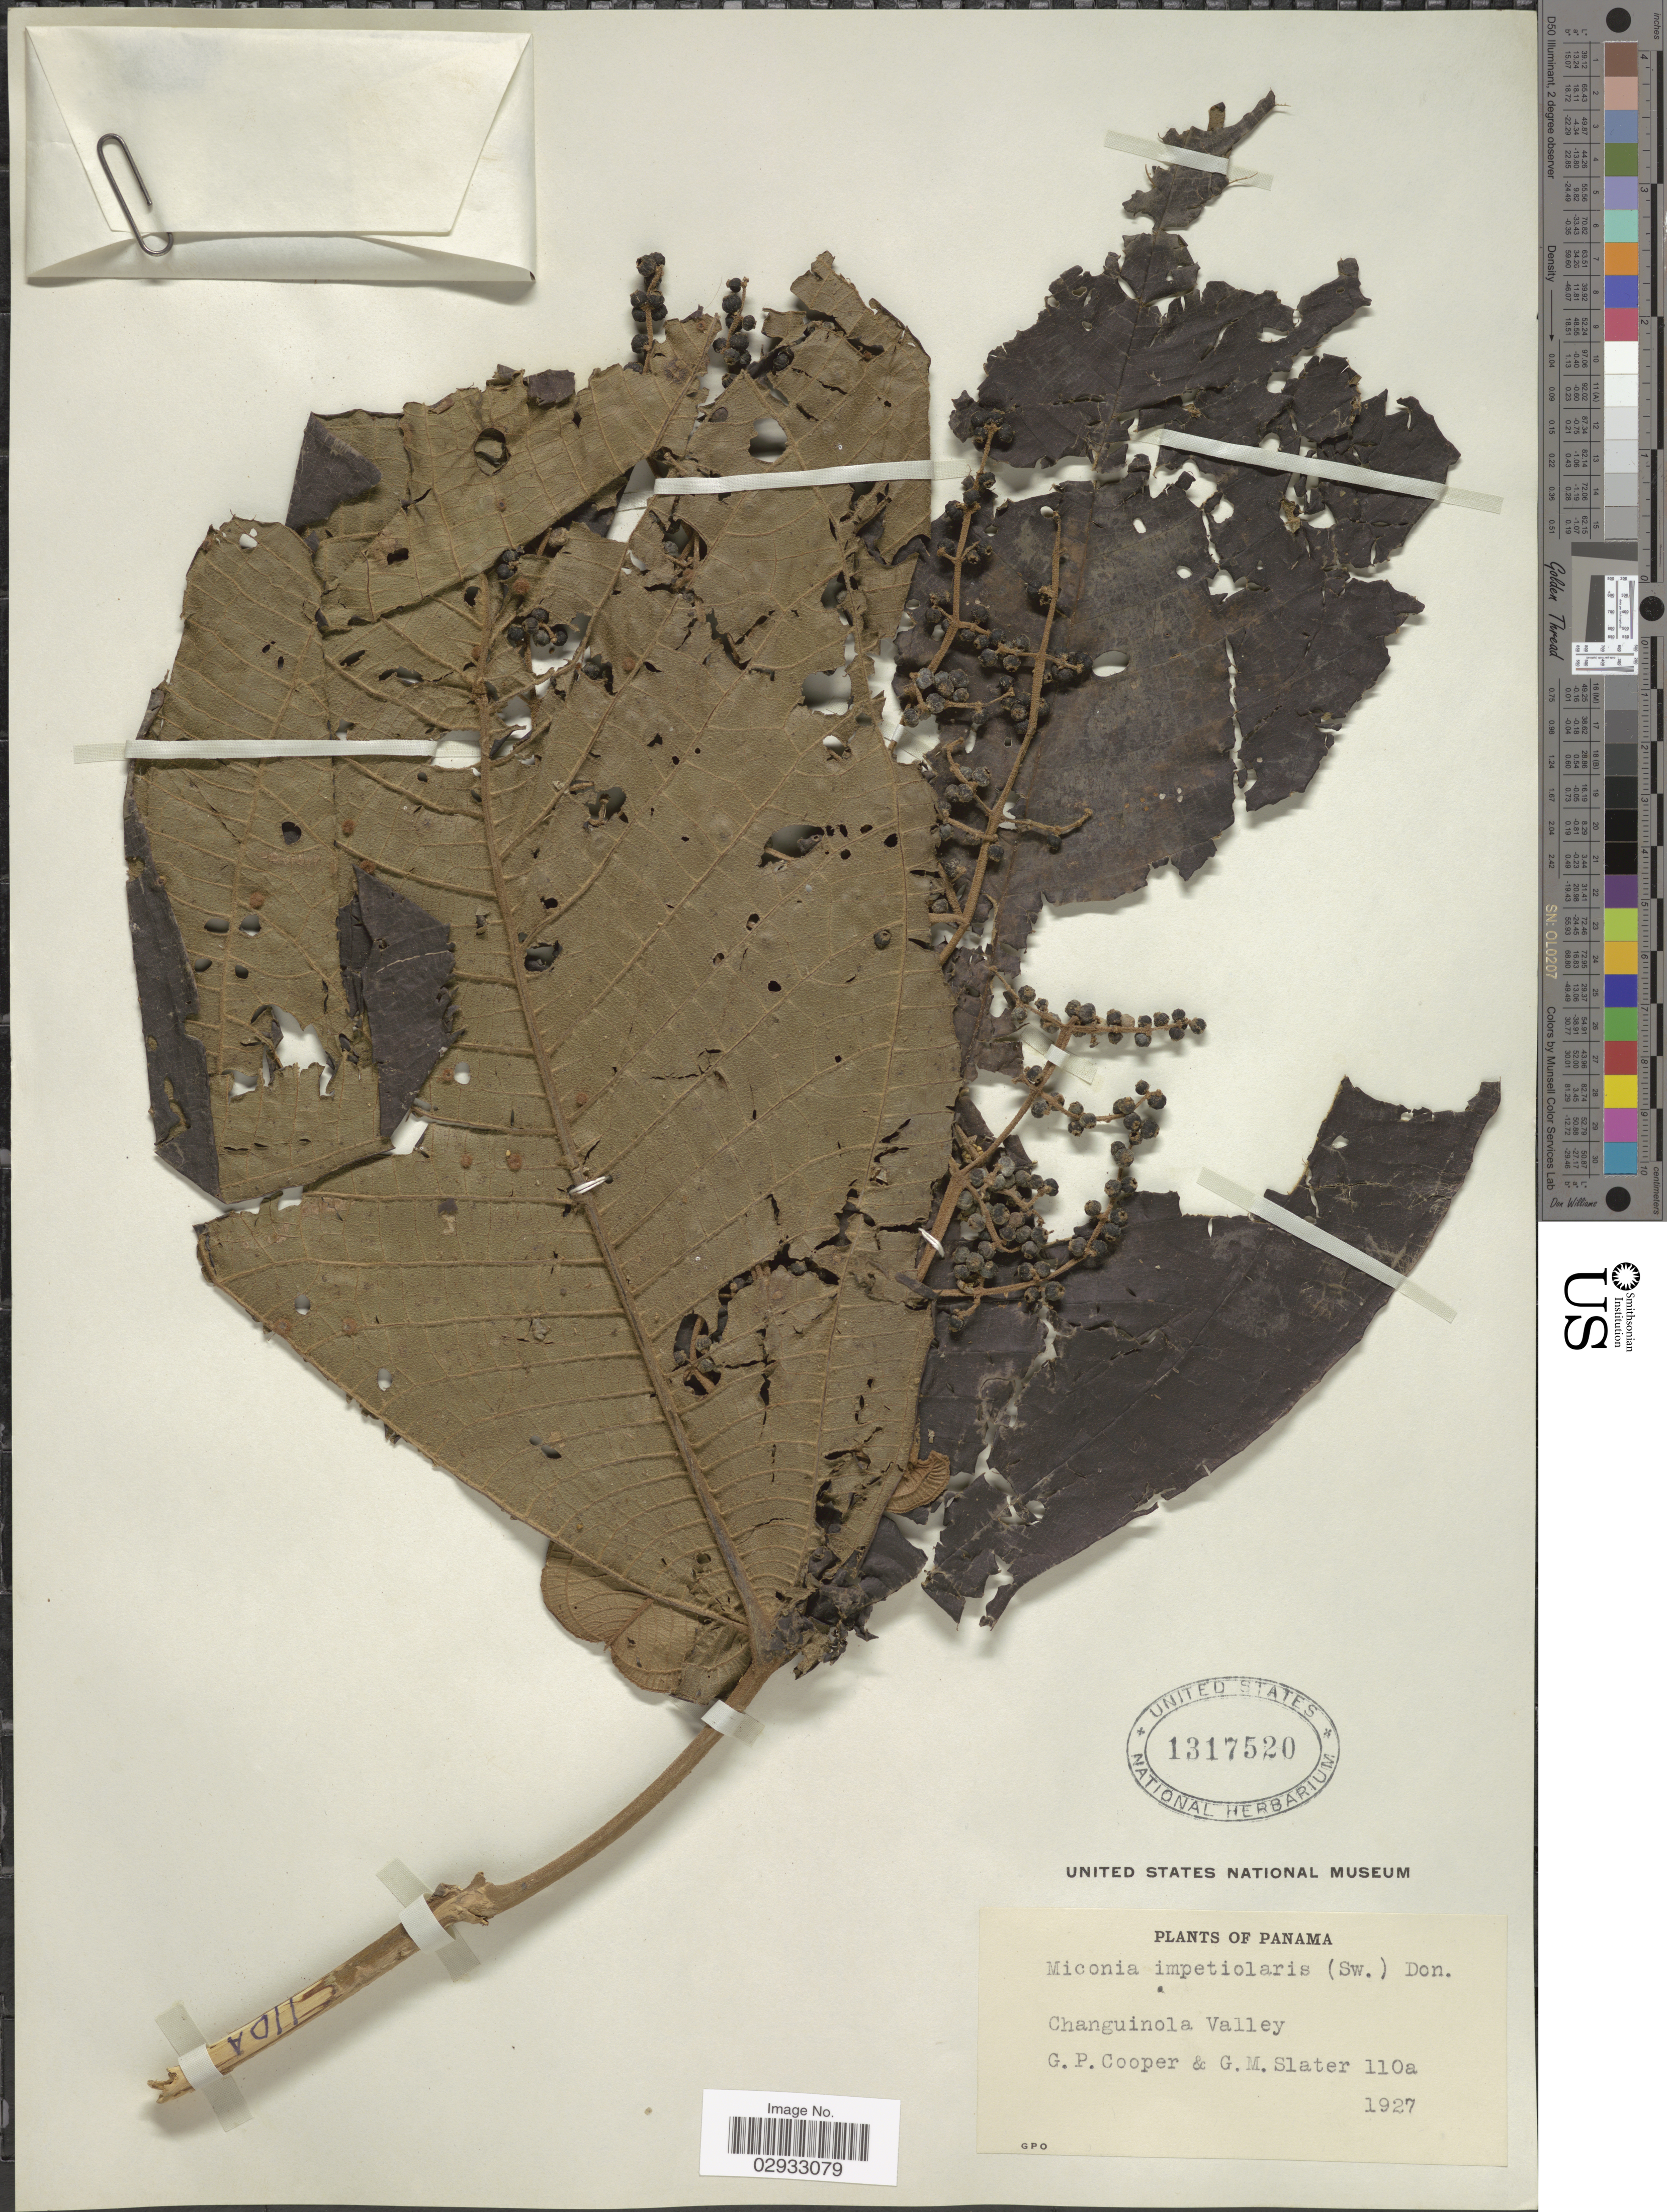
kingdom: Plantae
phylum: Tracheophyta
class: Magnoliopsida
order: Myrtales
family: Melastomataceae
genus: Miconia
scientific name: Miconia impetiolaris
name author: (Sw.) D. Don ex DC.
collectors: G. Cooper & G. Slater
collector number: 110a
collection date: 1927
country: Panama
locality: Changuinola Valley.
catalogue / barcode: US 1317520